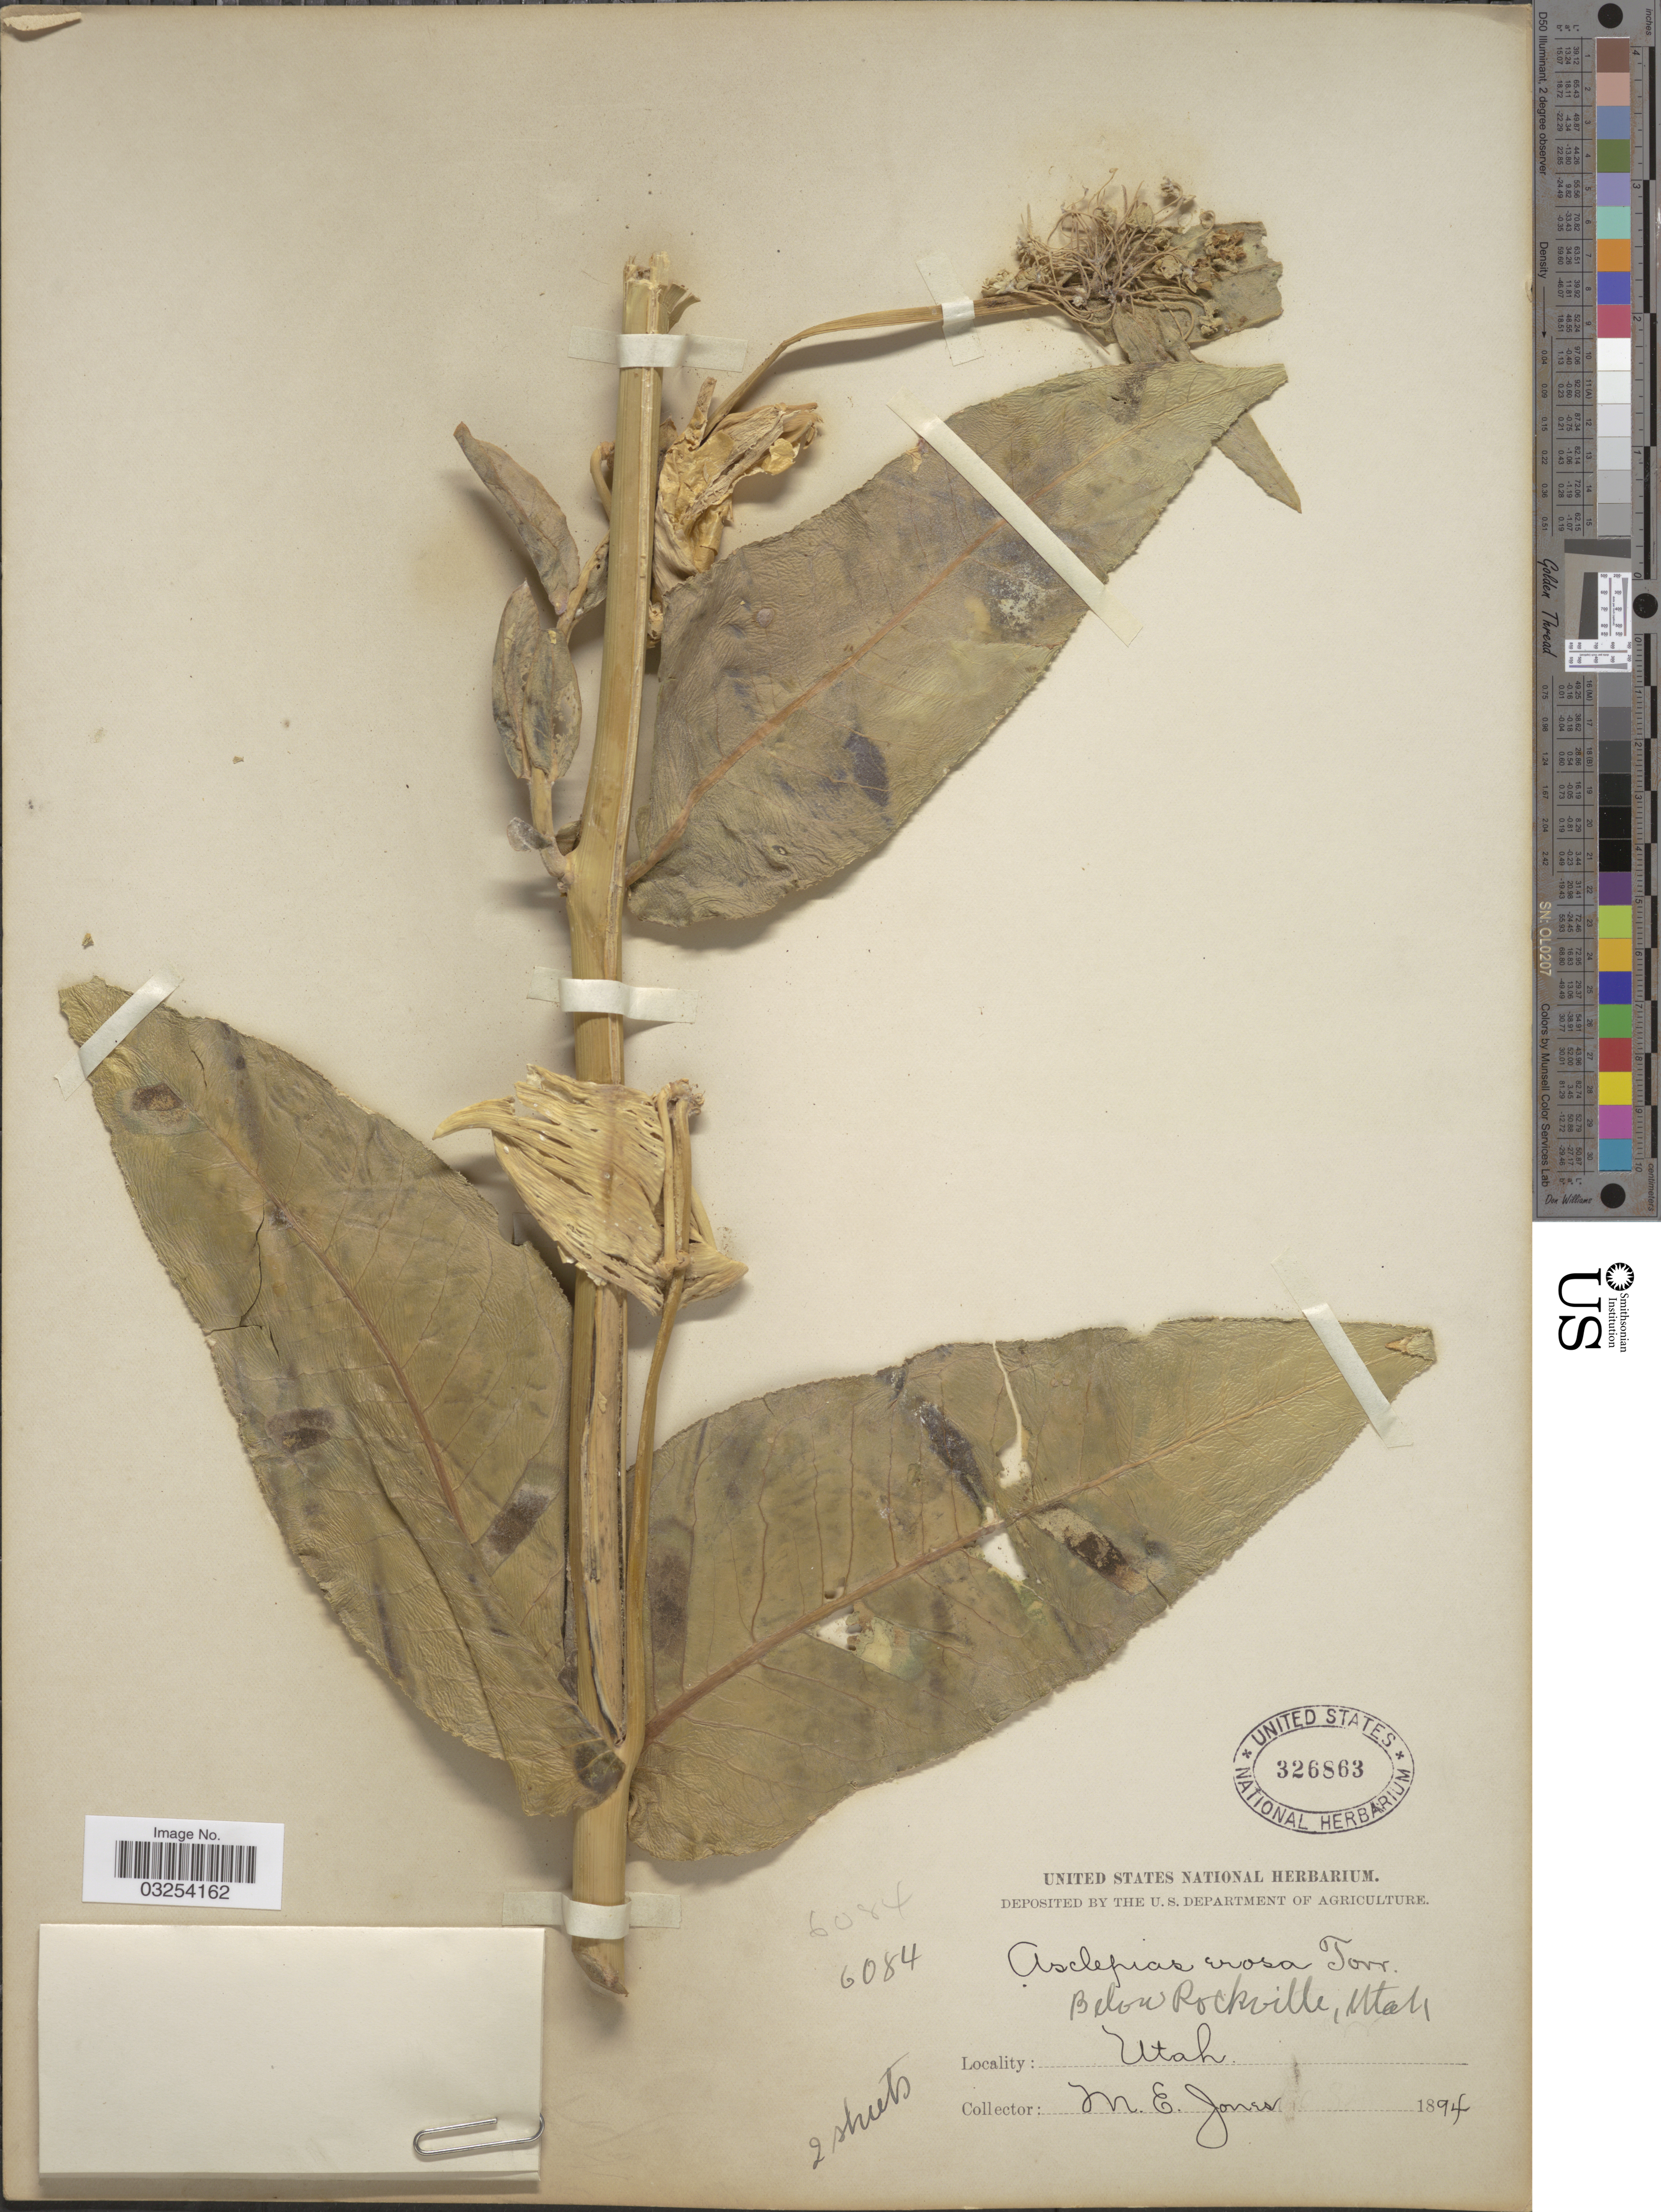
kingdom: Plantae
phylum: Tracheophyta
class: Magnoliopsida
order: Gentianales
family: Apocynaceae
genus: Asclepias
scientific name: Asclepias erosa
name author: Torr.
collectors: M. E. Jones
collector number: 6084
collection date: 1894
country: United States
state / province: Utah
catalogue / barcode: US 326863